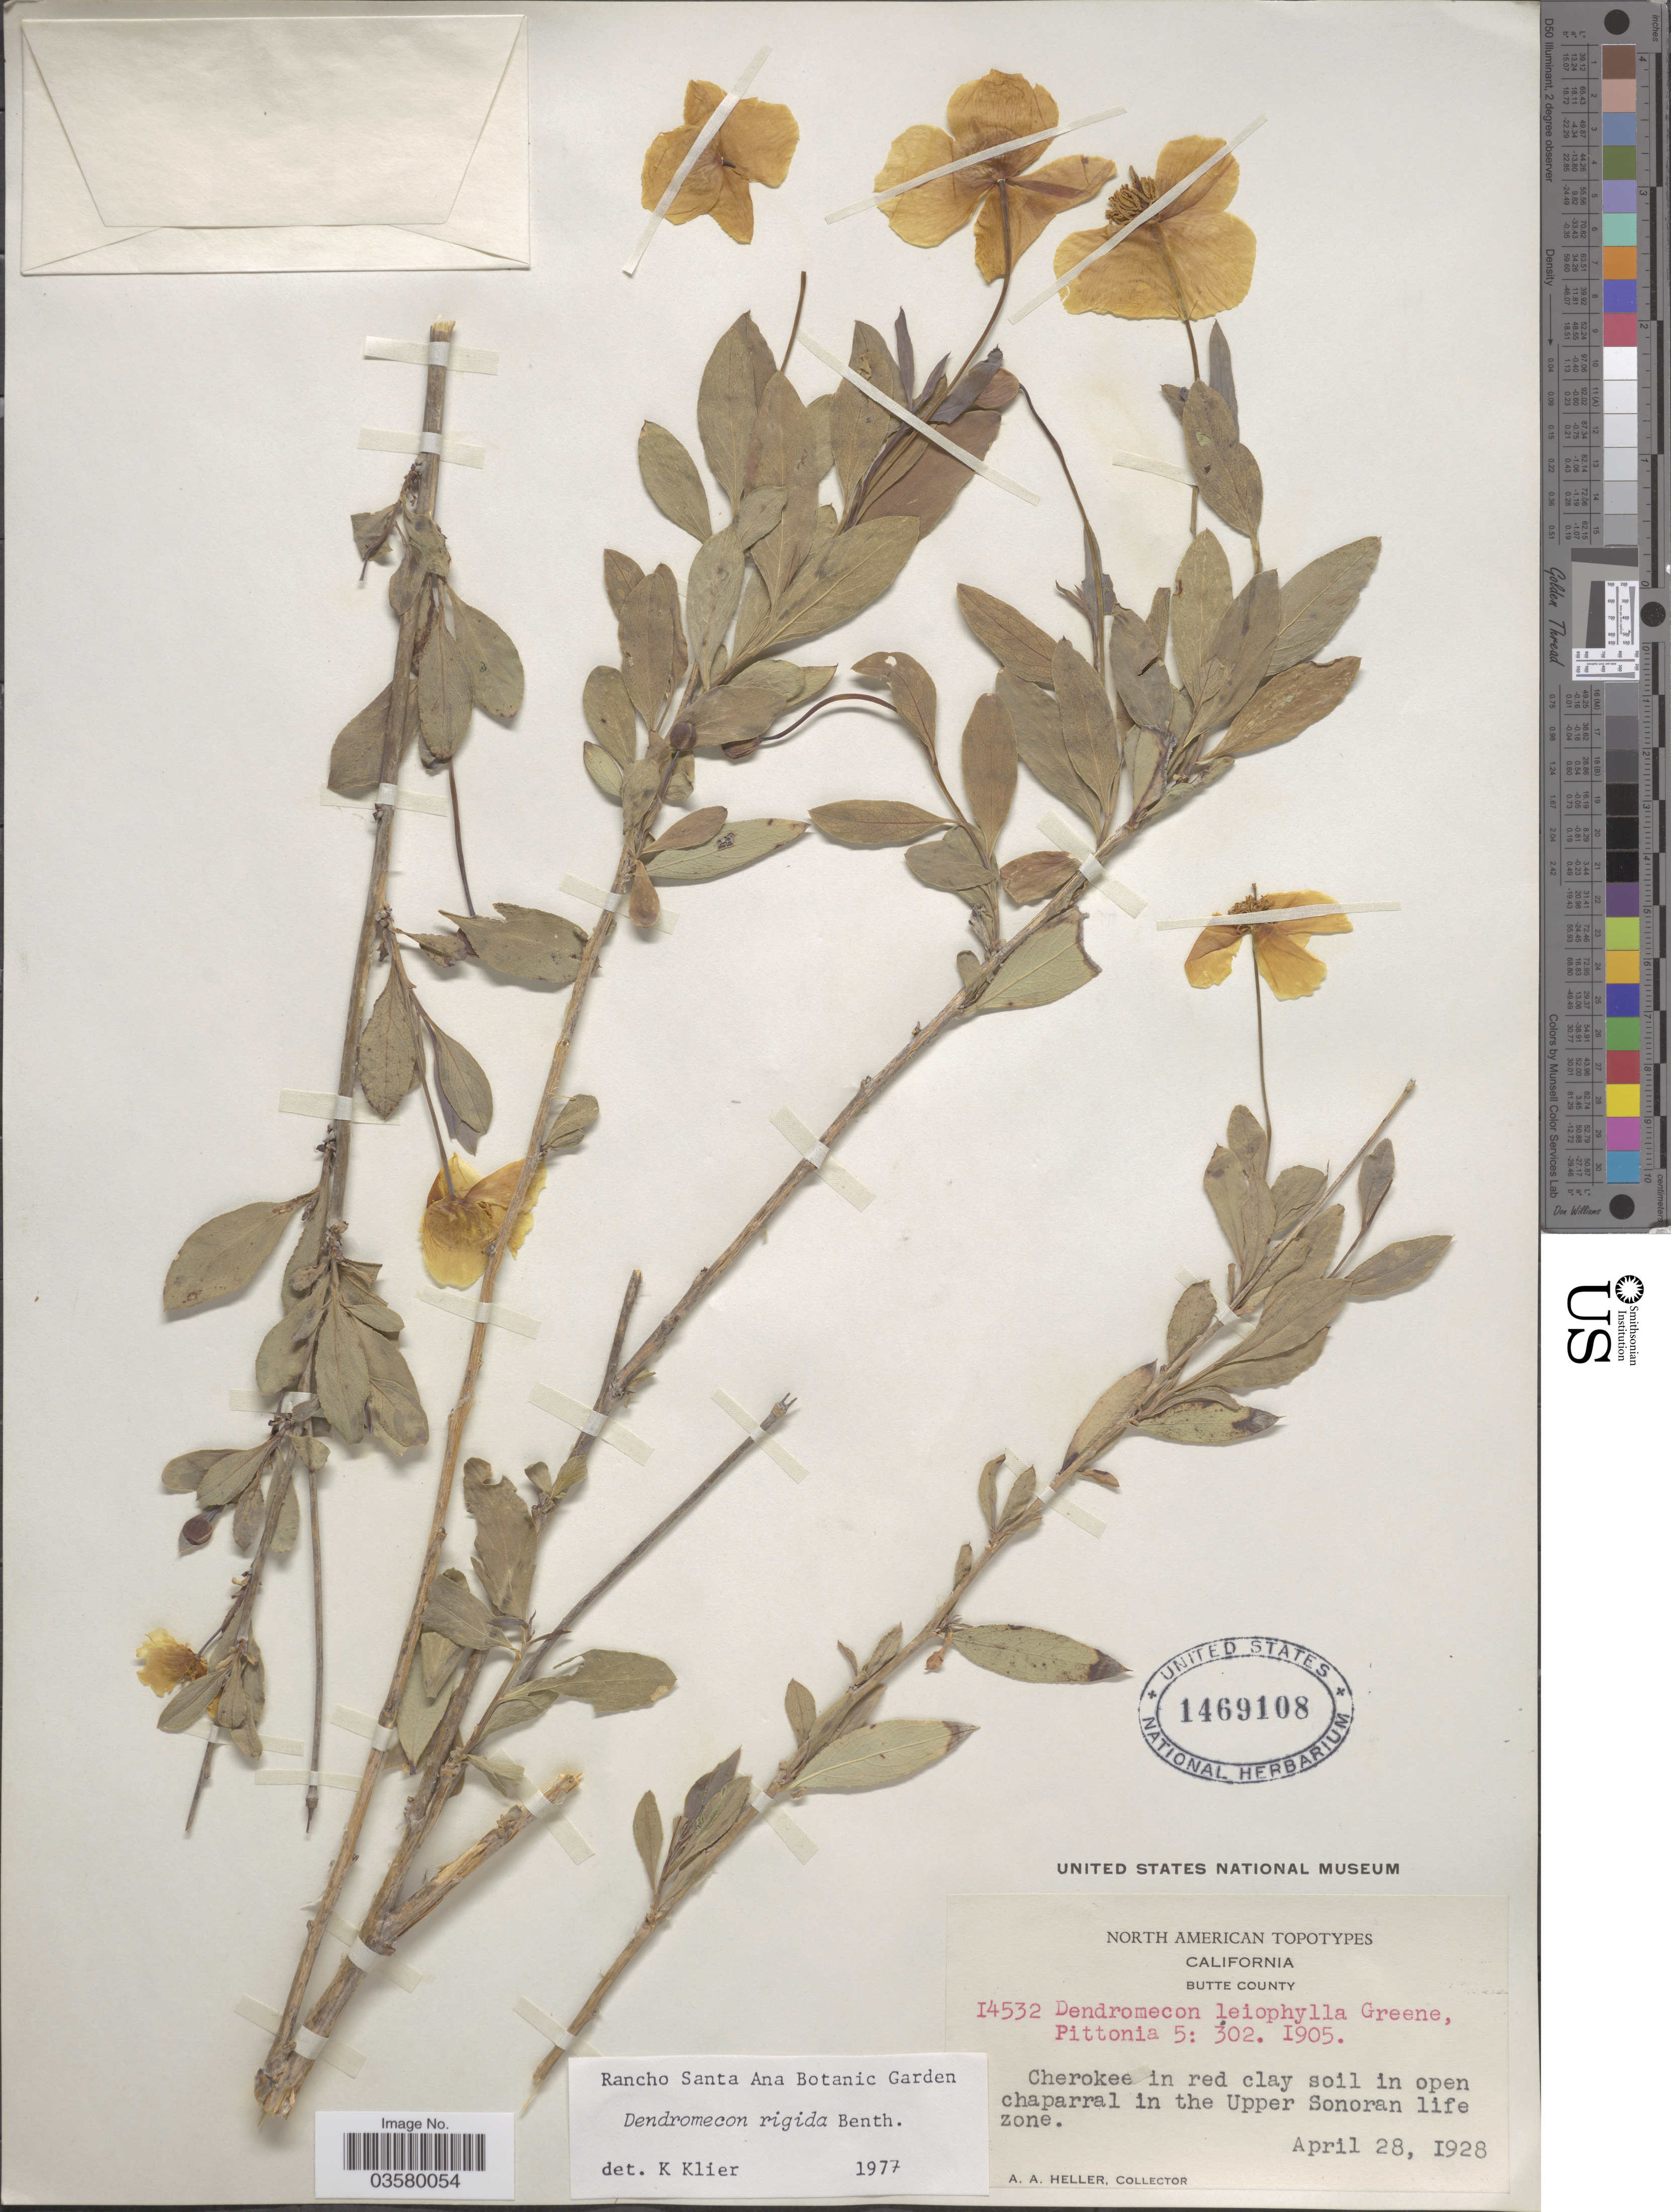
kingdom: Plantae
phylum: Tracheophyta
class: Magnoliopsida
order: Ranunculales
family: Papaveraceae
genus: Dendromecon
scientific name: Dendromecon rigida subsp. rigida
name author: Benth.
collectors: A. A. Heller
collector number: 14532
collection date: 1928-04-28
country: United States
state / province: California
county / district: Butte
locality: Butte County. Cherokee in red clay soil in open chaparral in the Upper Sonoran life zone.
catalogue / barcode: US 1469108